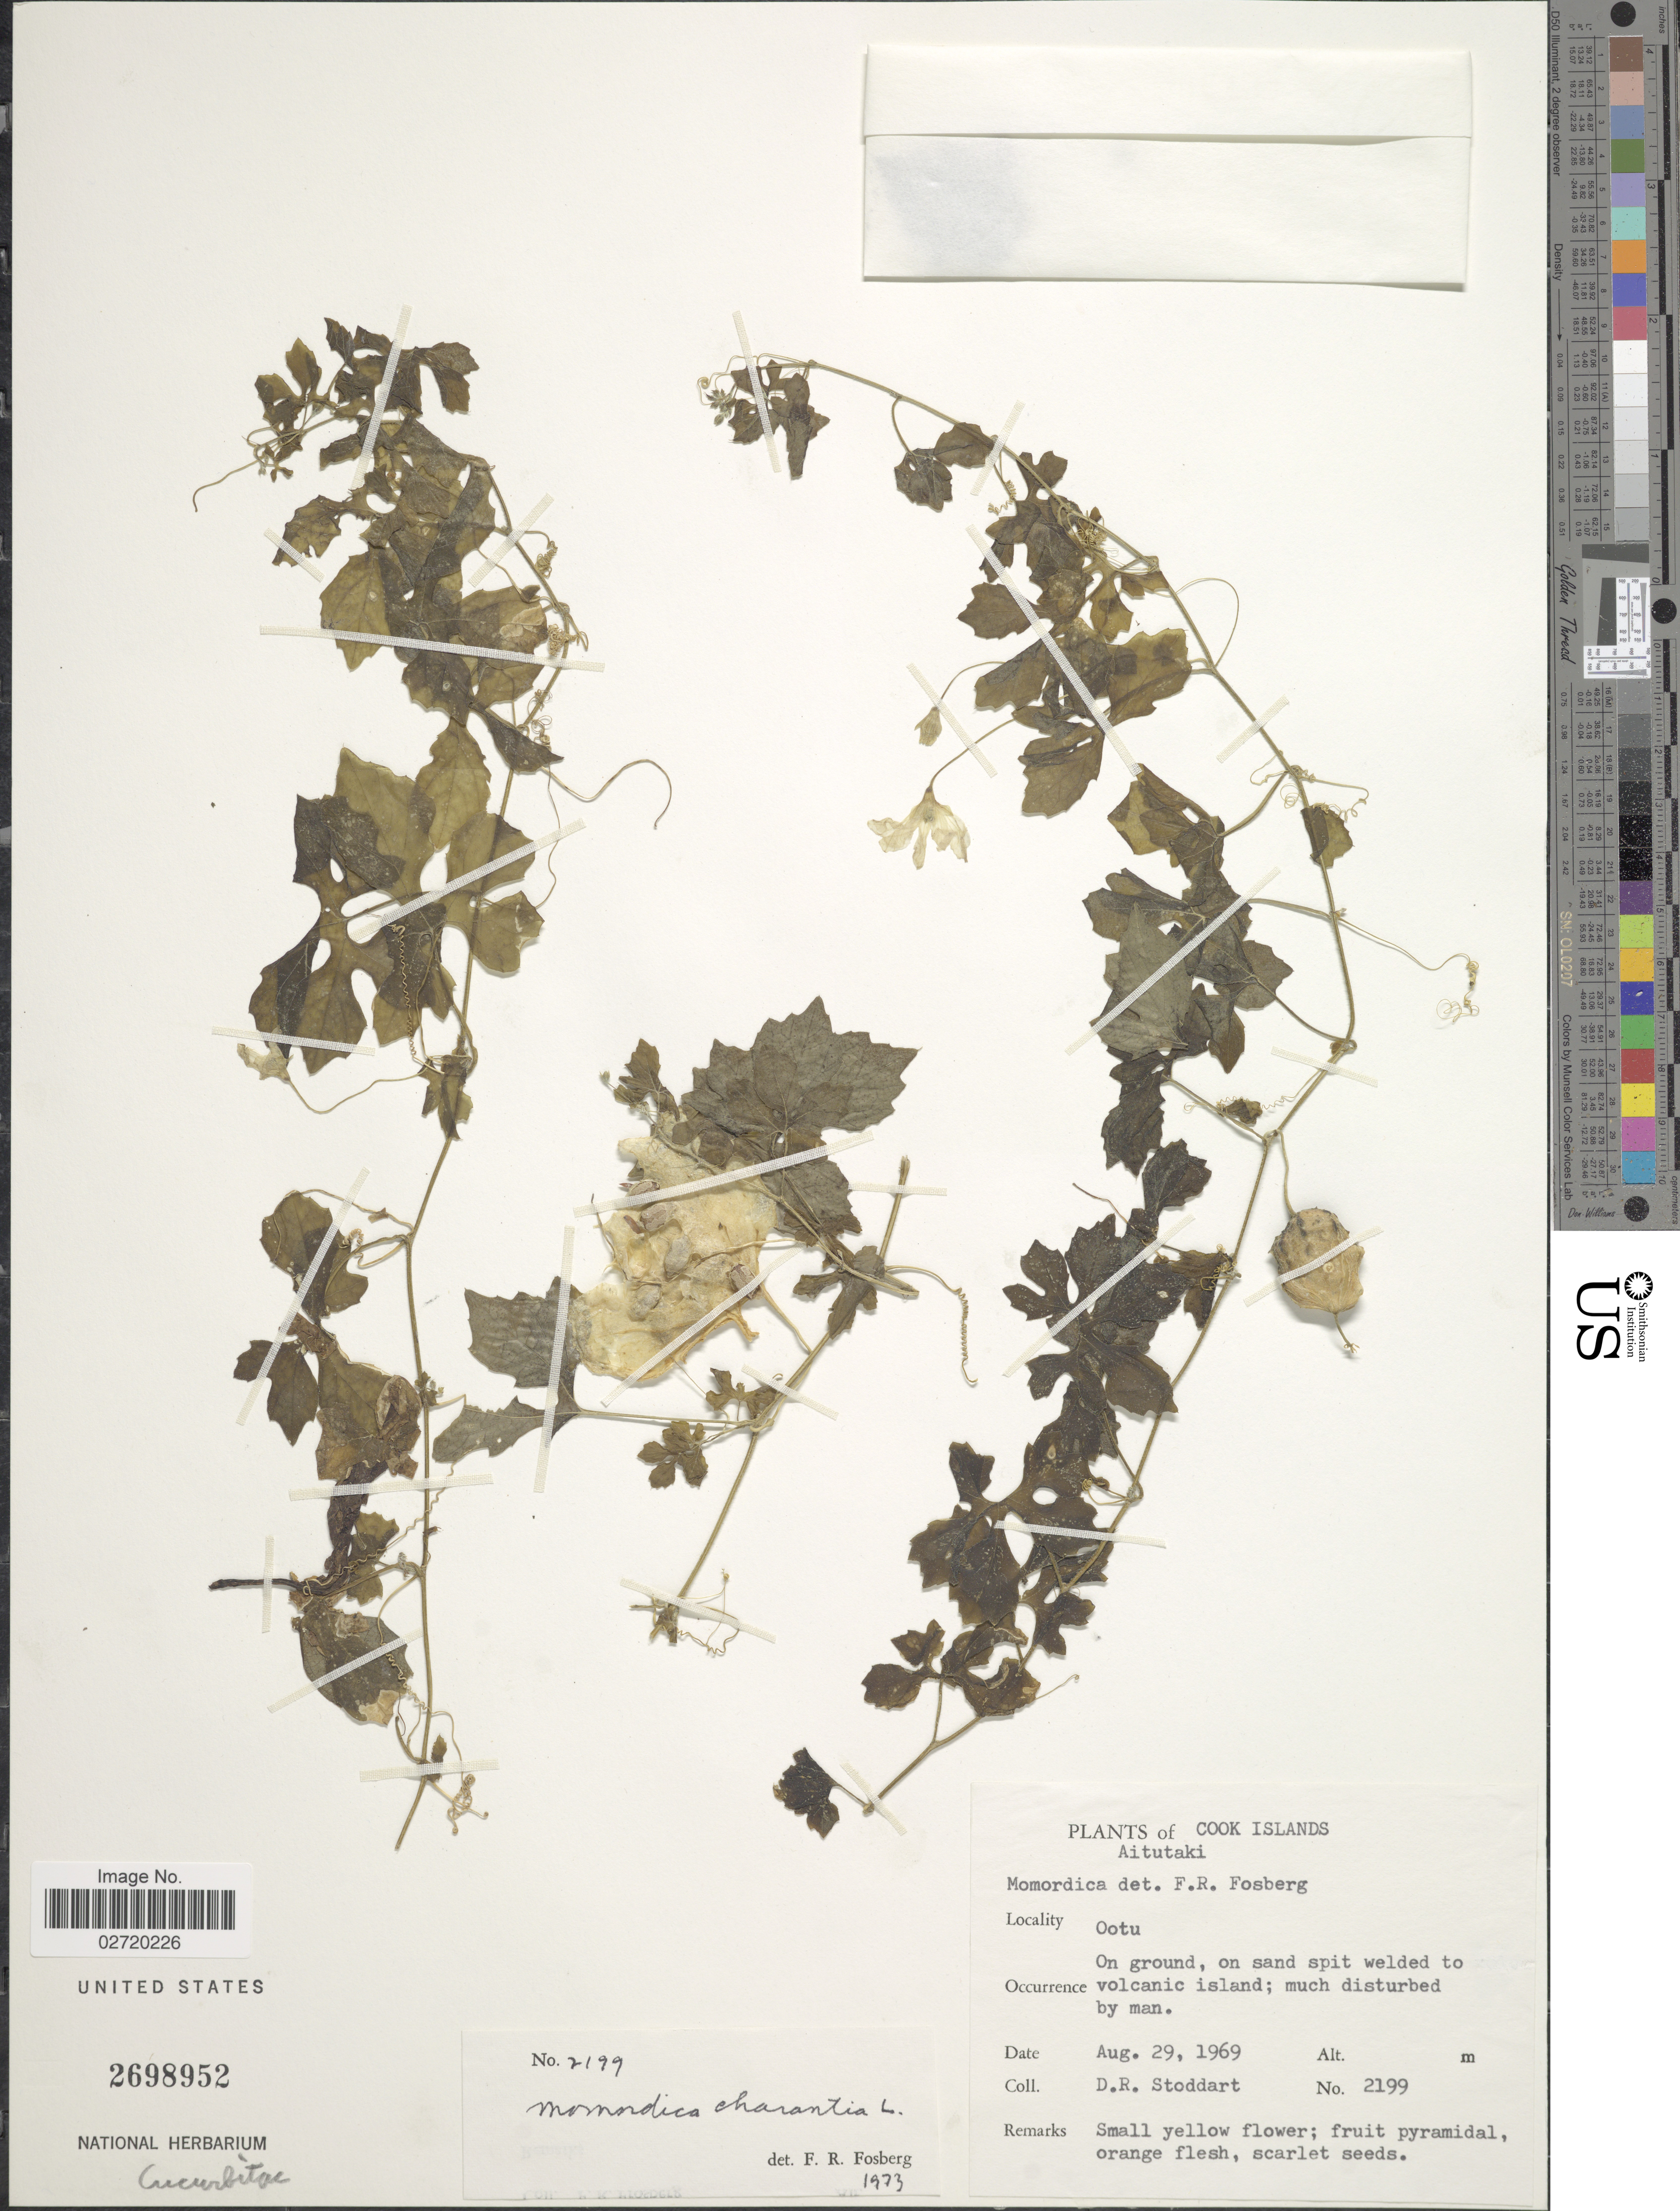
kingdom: Plantae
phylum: Tracheophyta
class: Magnoliopsida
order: Cucurbitales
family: Cucurbitaceae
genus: Momordica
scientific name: Momordica charantia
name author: L.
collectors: D. R. Stoddart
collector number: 2199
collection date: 1969-08-29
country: Cook Islands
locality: Cook Islands, Aitutaki, Ootu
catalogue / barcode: US 2698952